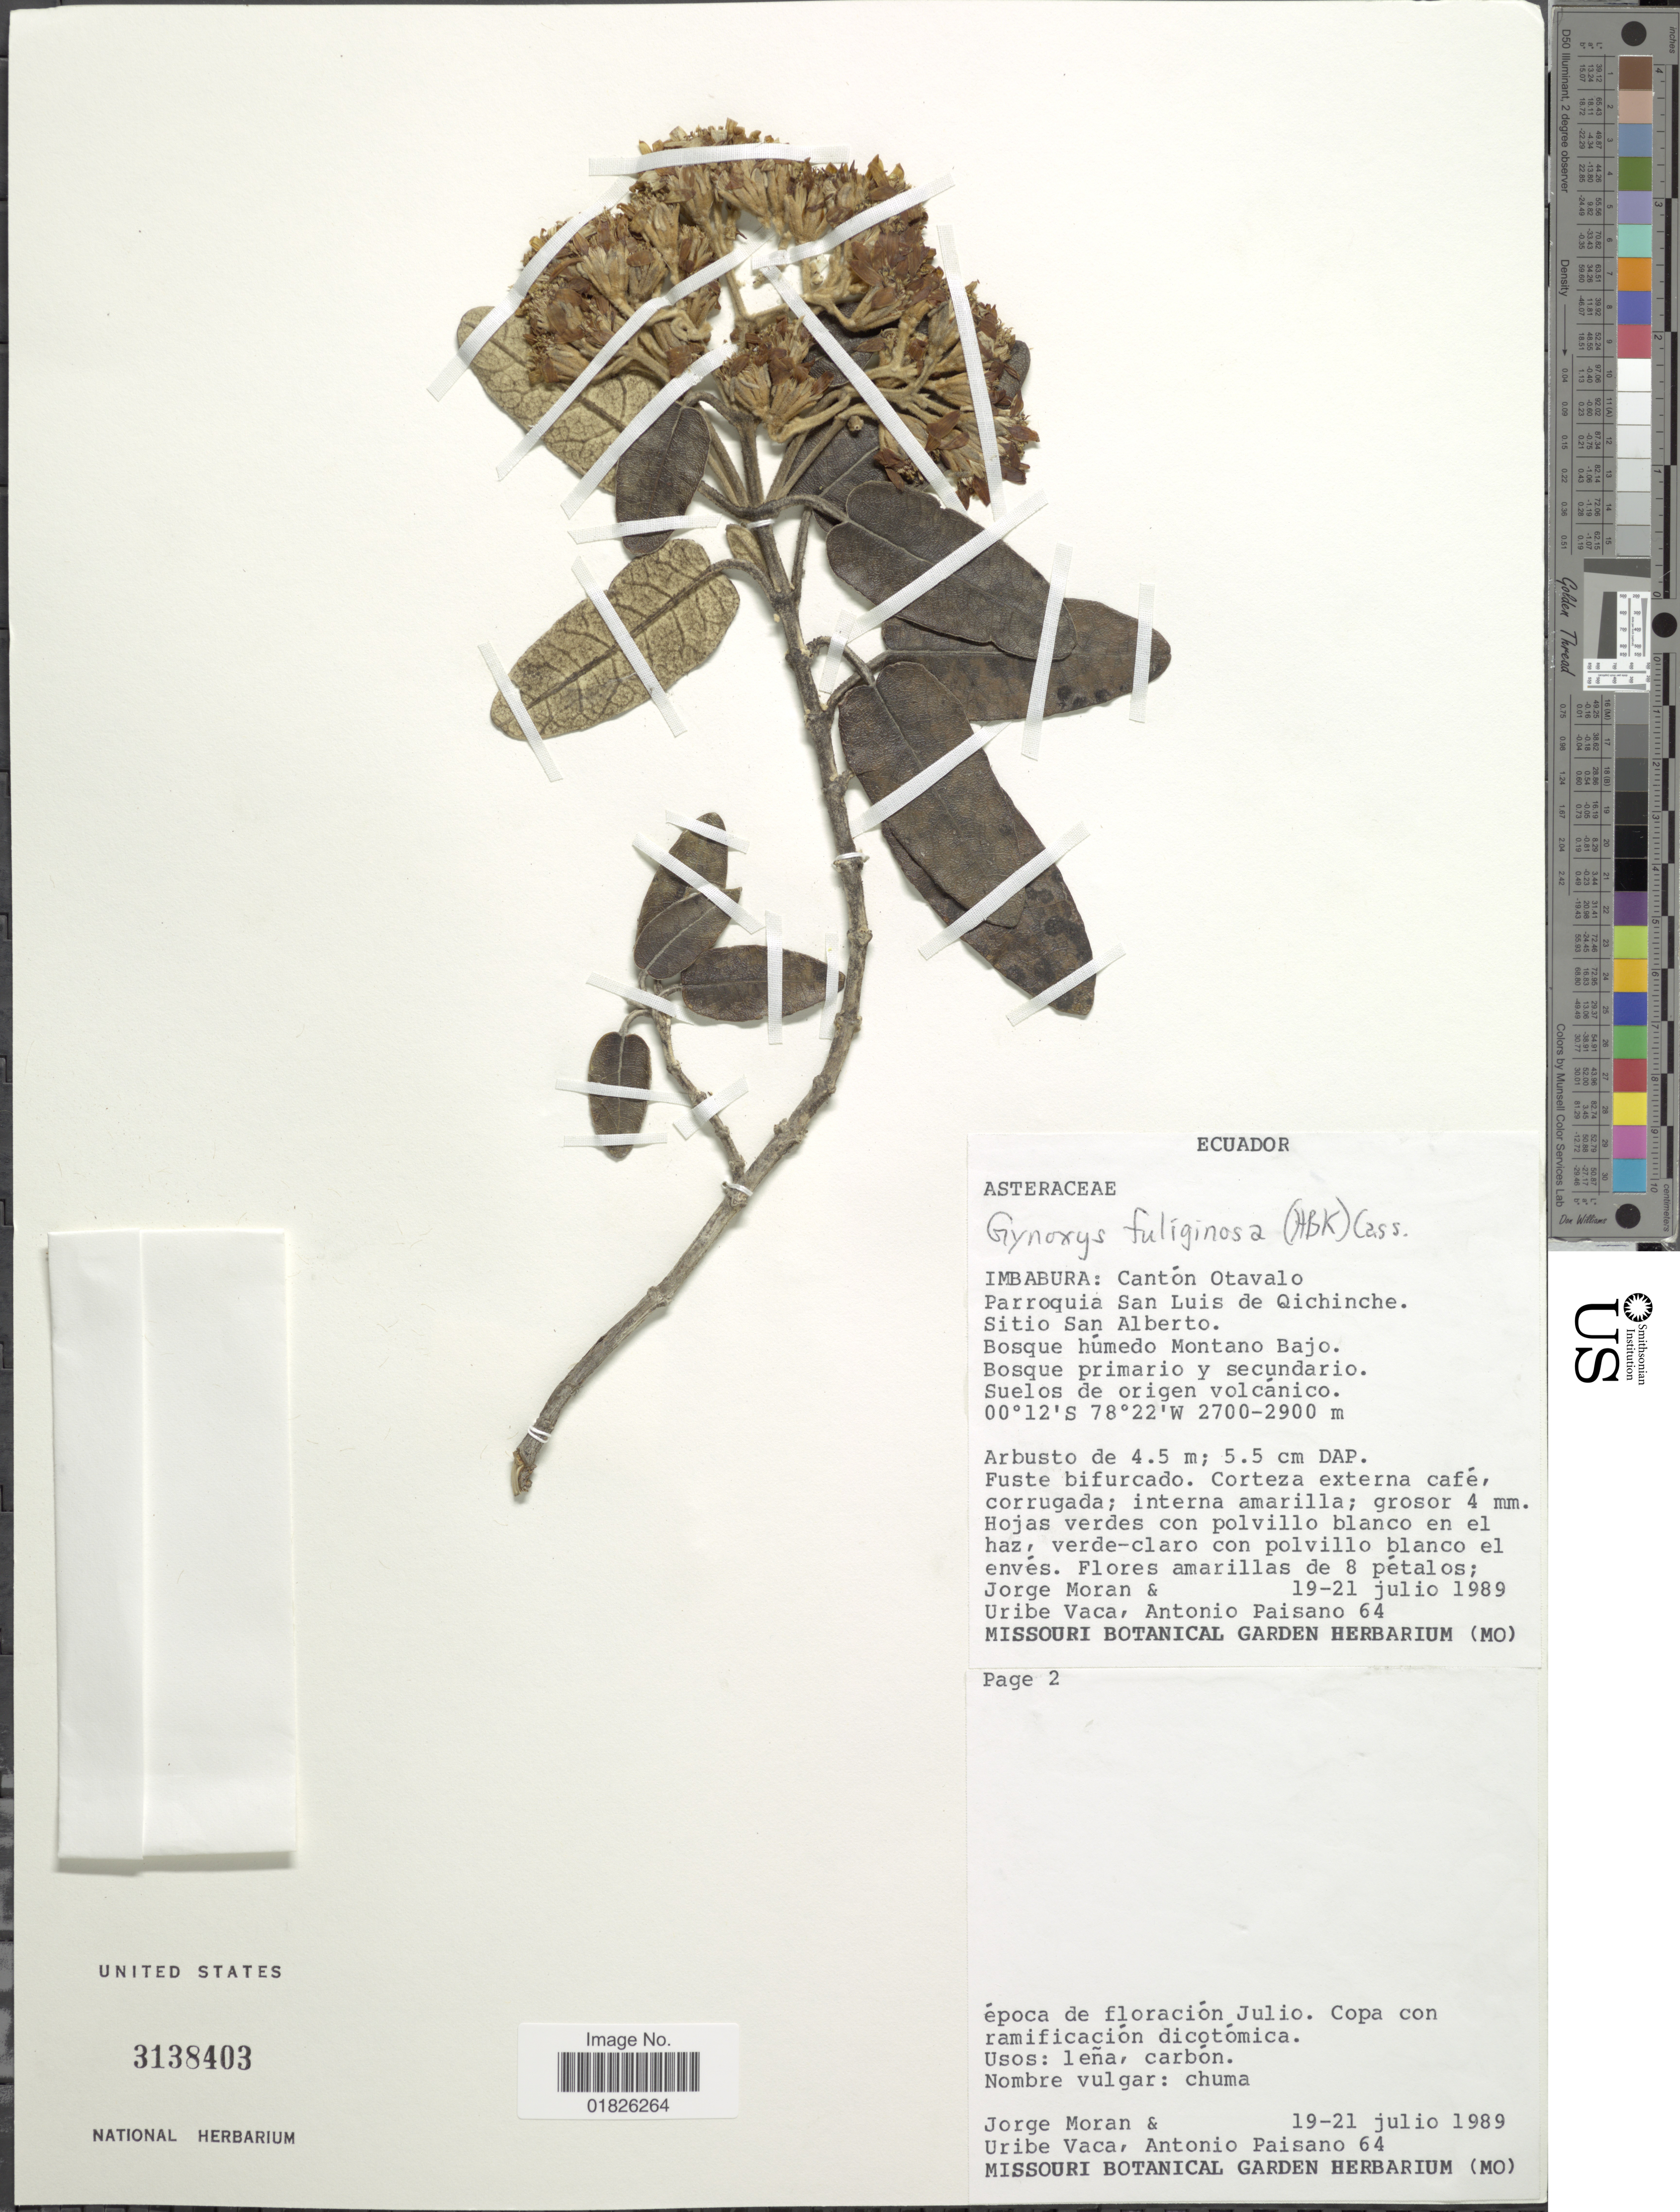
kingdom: Plantae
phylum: Tracheophyta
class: Magnoliopsida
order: Asterales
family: Asteraceae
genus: Gynoxys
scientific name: Gynoxys fuliginosa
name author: Cass.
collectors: J. Moran, U. Vaca & A. Paisano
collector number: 64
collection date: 1989-07-19/1989-07-21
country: Ecuador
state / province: Imbabura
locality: Canton Otavalo, Parroquia San Luis de Qichinche, Sitio San Alberto.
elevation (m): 2700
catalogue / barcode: US 3138403